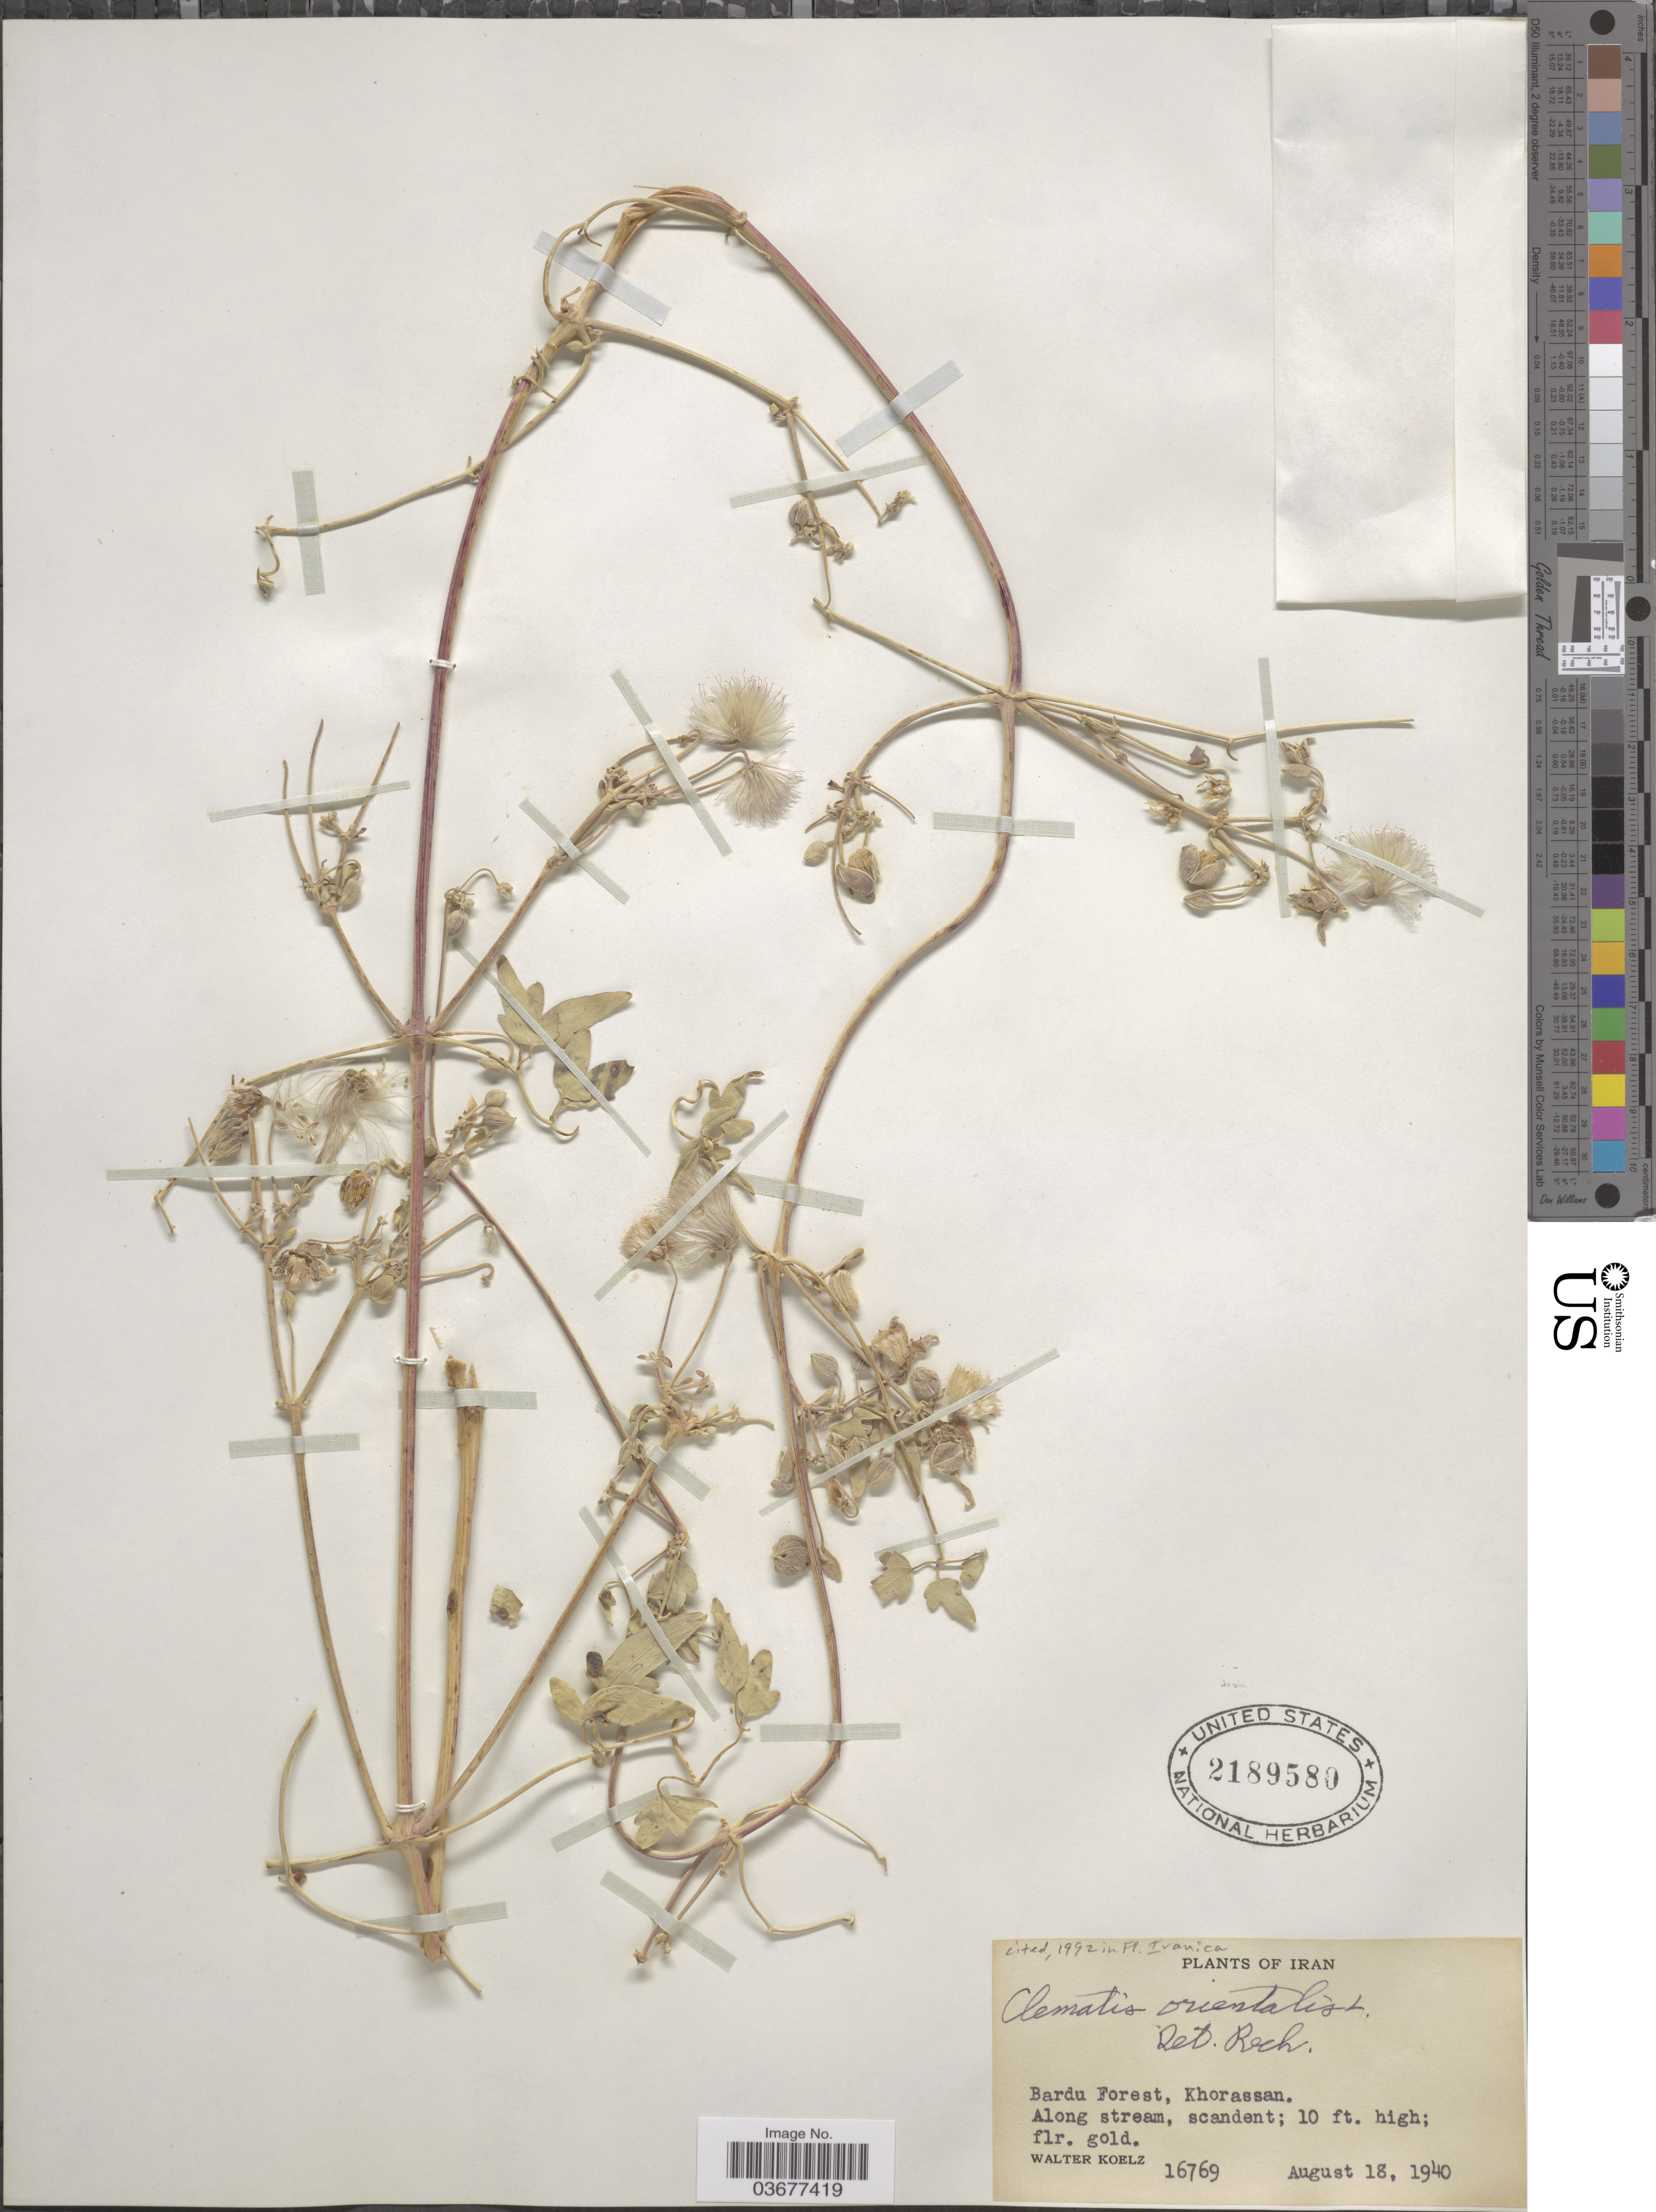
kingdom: Plantae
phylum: Tracheophyta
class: Magnoliopsida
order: Ranunculales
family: Ranunculaceae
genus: Clematis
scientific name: Clematis orientalis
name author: L.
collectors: W. N. Koelz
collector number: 16769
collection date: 1940-08-18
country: Iran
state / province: Khorasan [obsolete]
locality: Bardu Forest, Khorassan.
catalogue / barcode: US 2189580